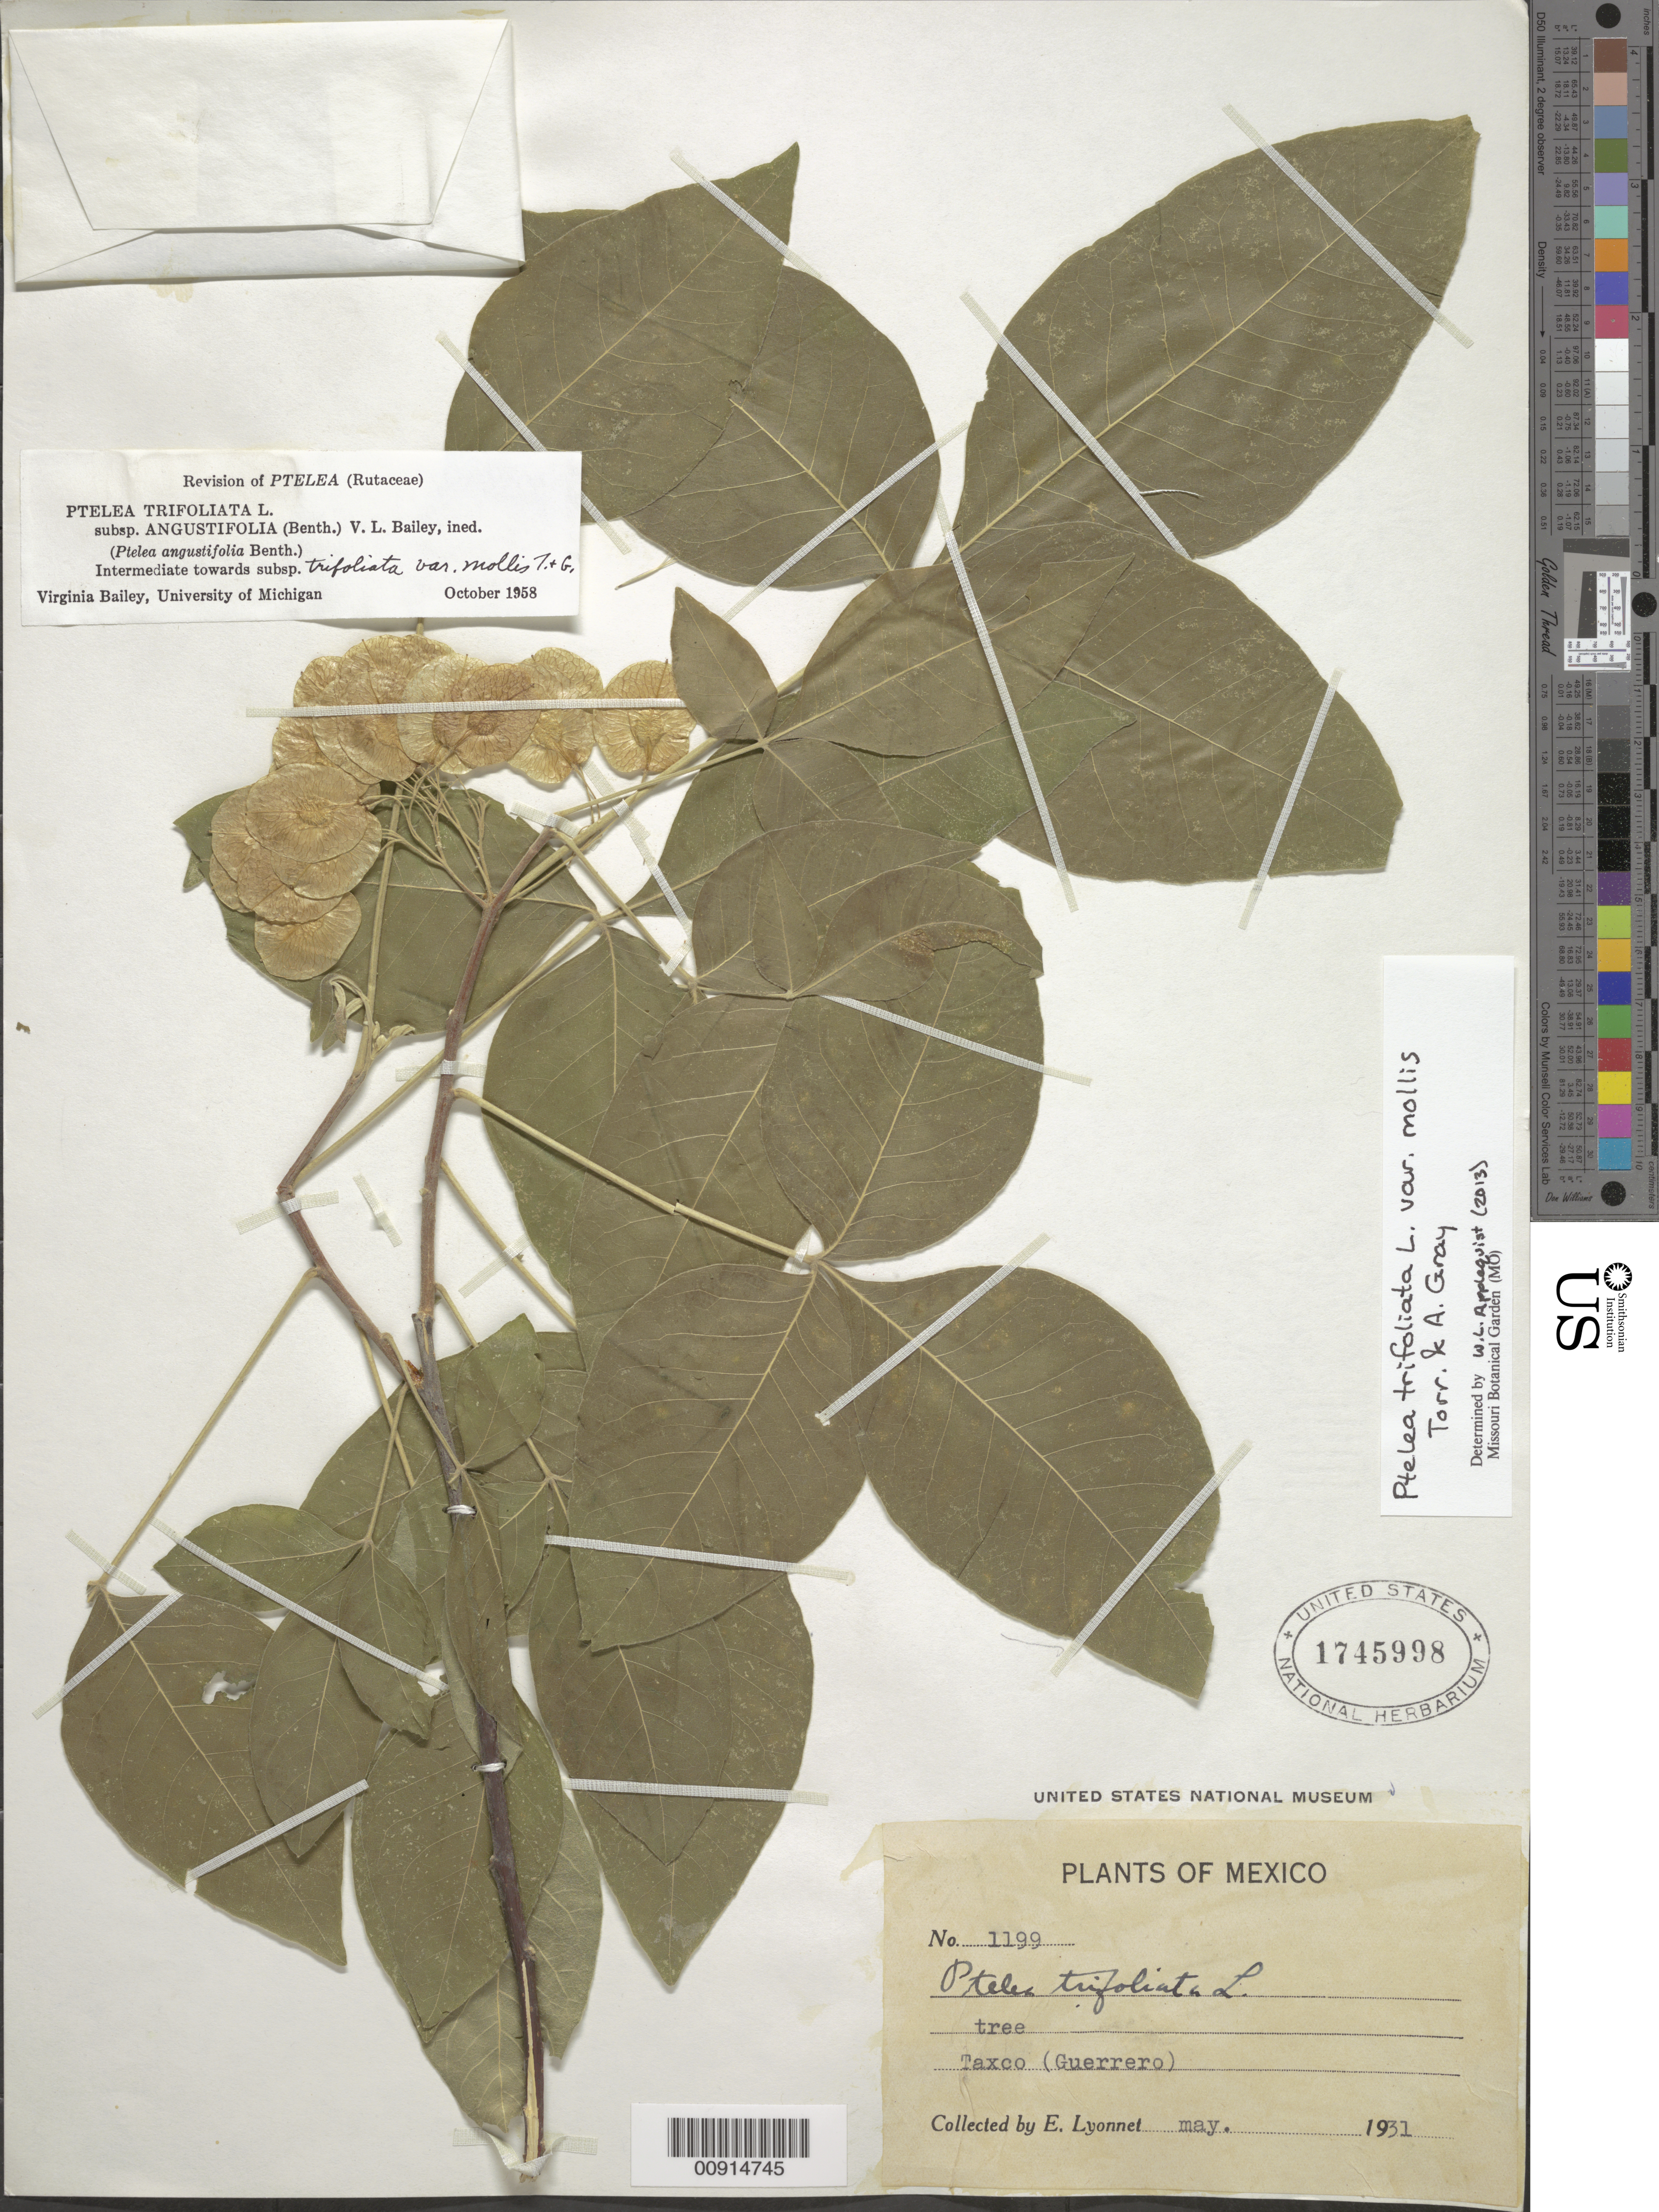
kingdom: Plantae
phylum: Tracheophyta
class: Magnoliopsida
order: Sapindales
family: Rutaceae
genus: Ptelea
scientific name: Ptelea trifoliata subsp. angustifolia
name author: (Benth.) V. L. Bailey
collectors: Bro. E. Lyonnet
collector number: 1199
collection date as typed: May 1931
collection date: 1931-05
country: Mexico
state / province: Guerrero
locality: Taxco (Guerrero).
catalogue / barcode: US 1745998